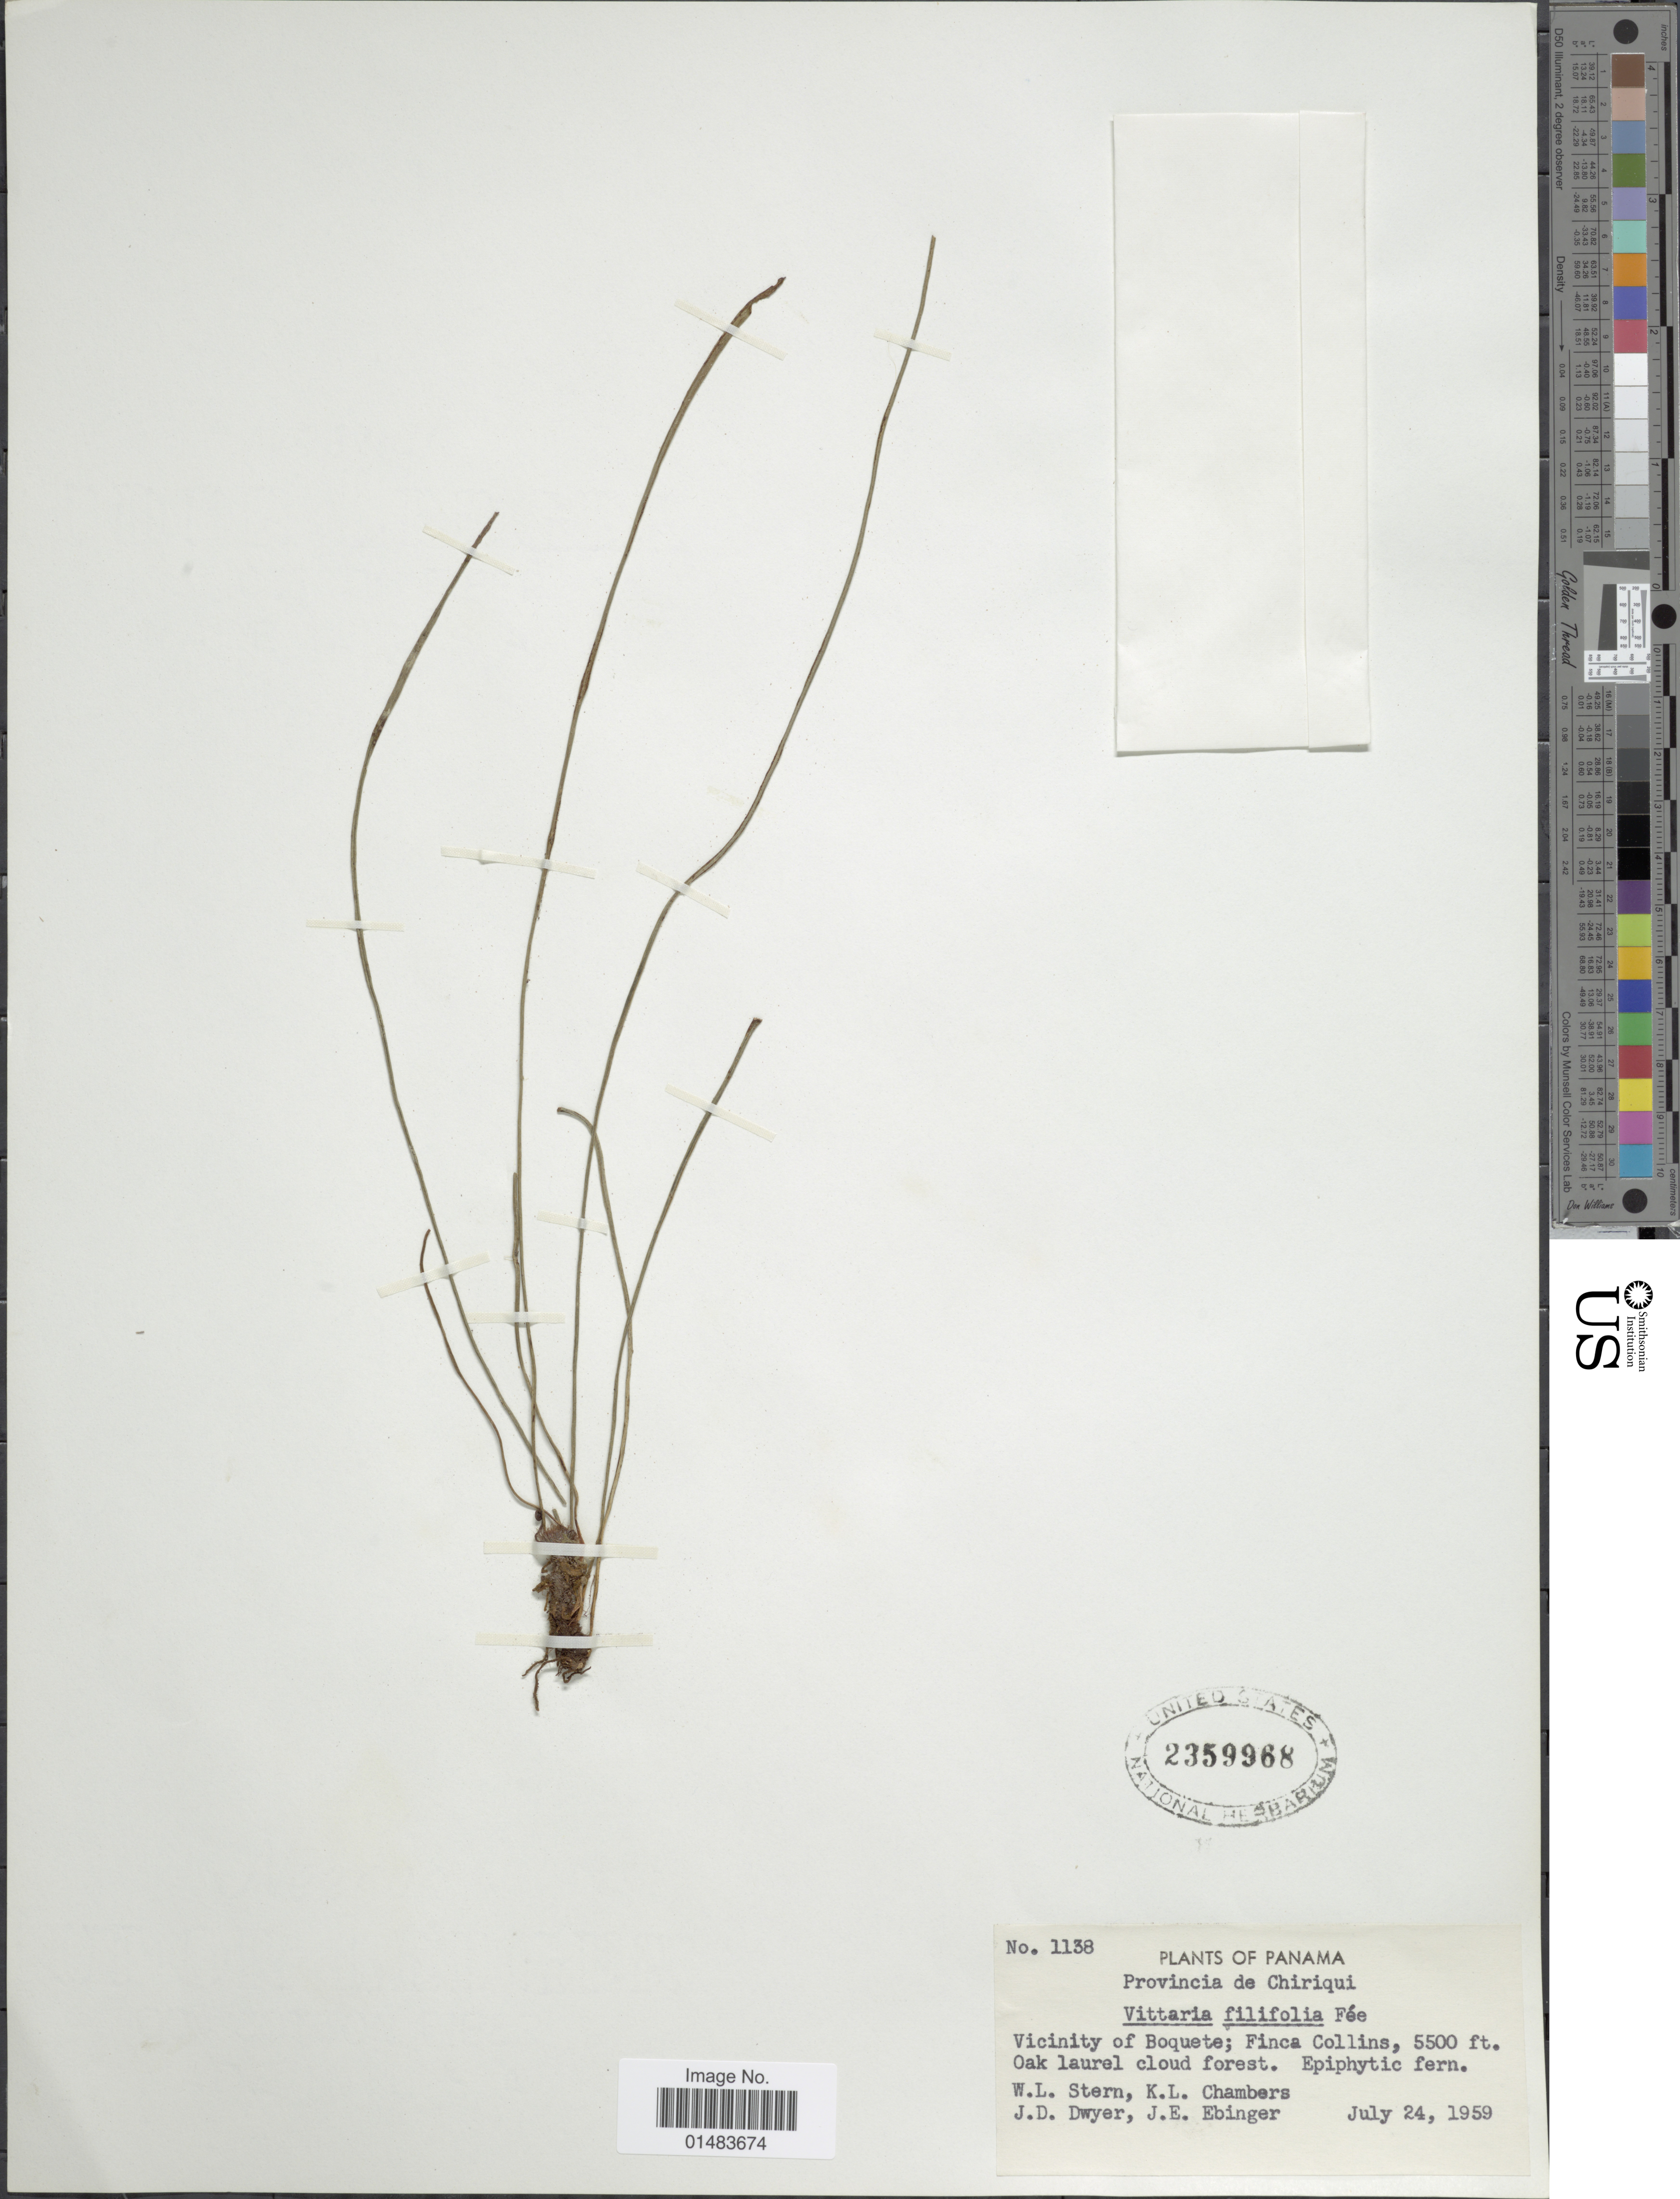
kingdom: Plantae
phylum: Tracheophyta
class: Polypodiopsida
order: Polypodiales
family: Pteridaceae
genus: Vittaria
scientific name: Vittaria graminifolia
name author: Kaulf.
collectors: W. L. Stern, K. Chambers, J. D. Dwyer & J. Ebinger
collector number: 1138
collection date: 1959-07-24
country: Panama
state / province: Chiriqui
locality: Panama, Vicinity of Boquete; Finca Collins, Oak laurel cloud forest. Epiphytic fern.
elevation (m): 1676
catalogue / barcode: US 2359968